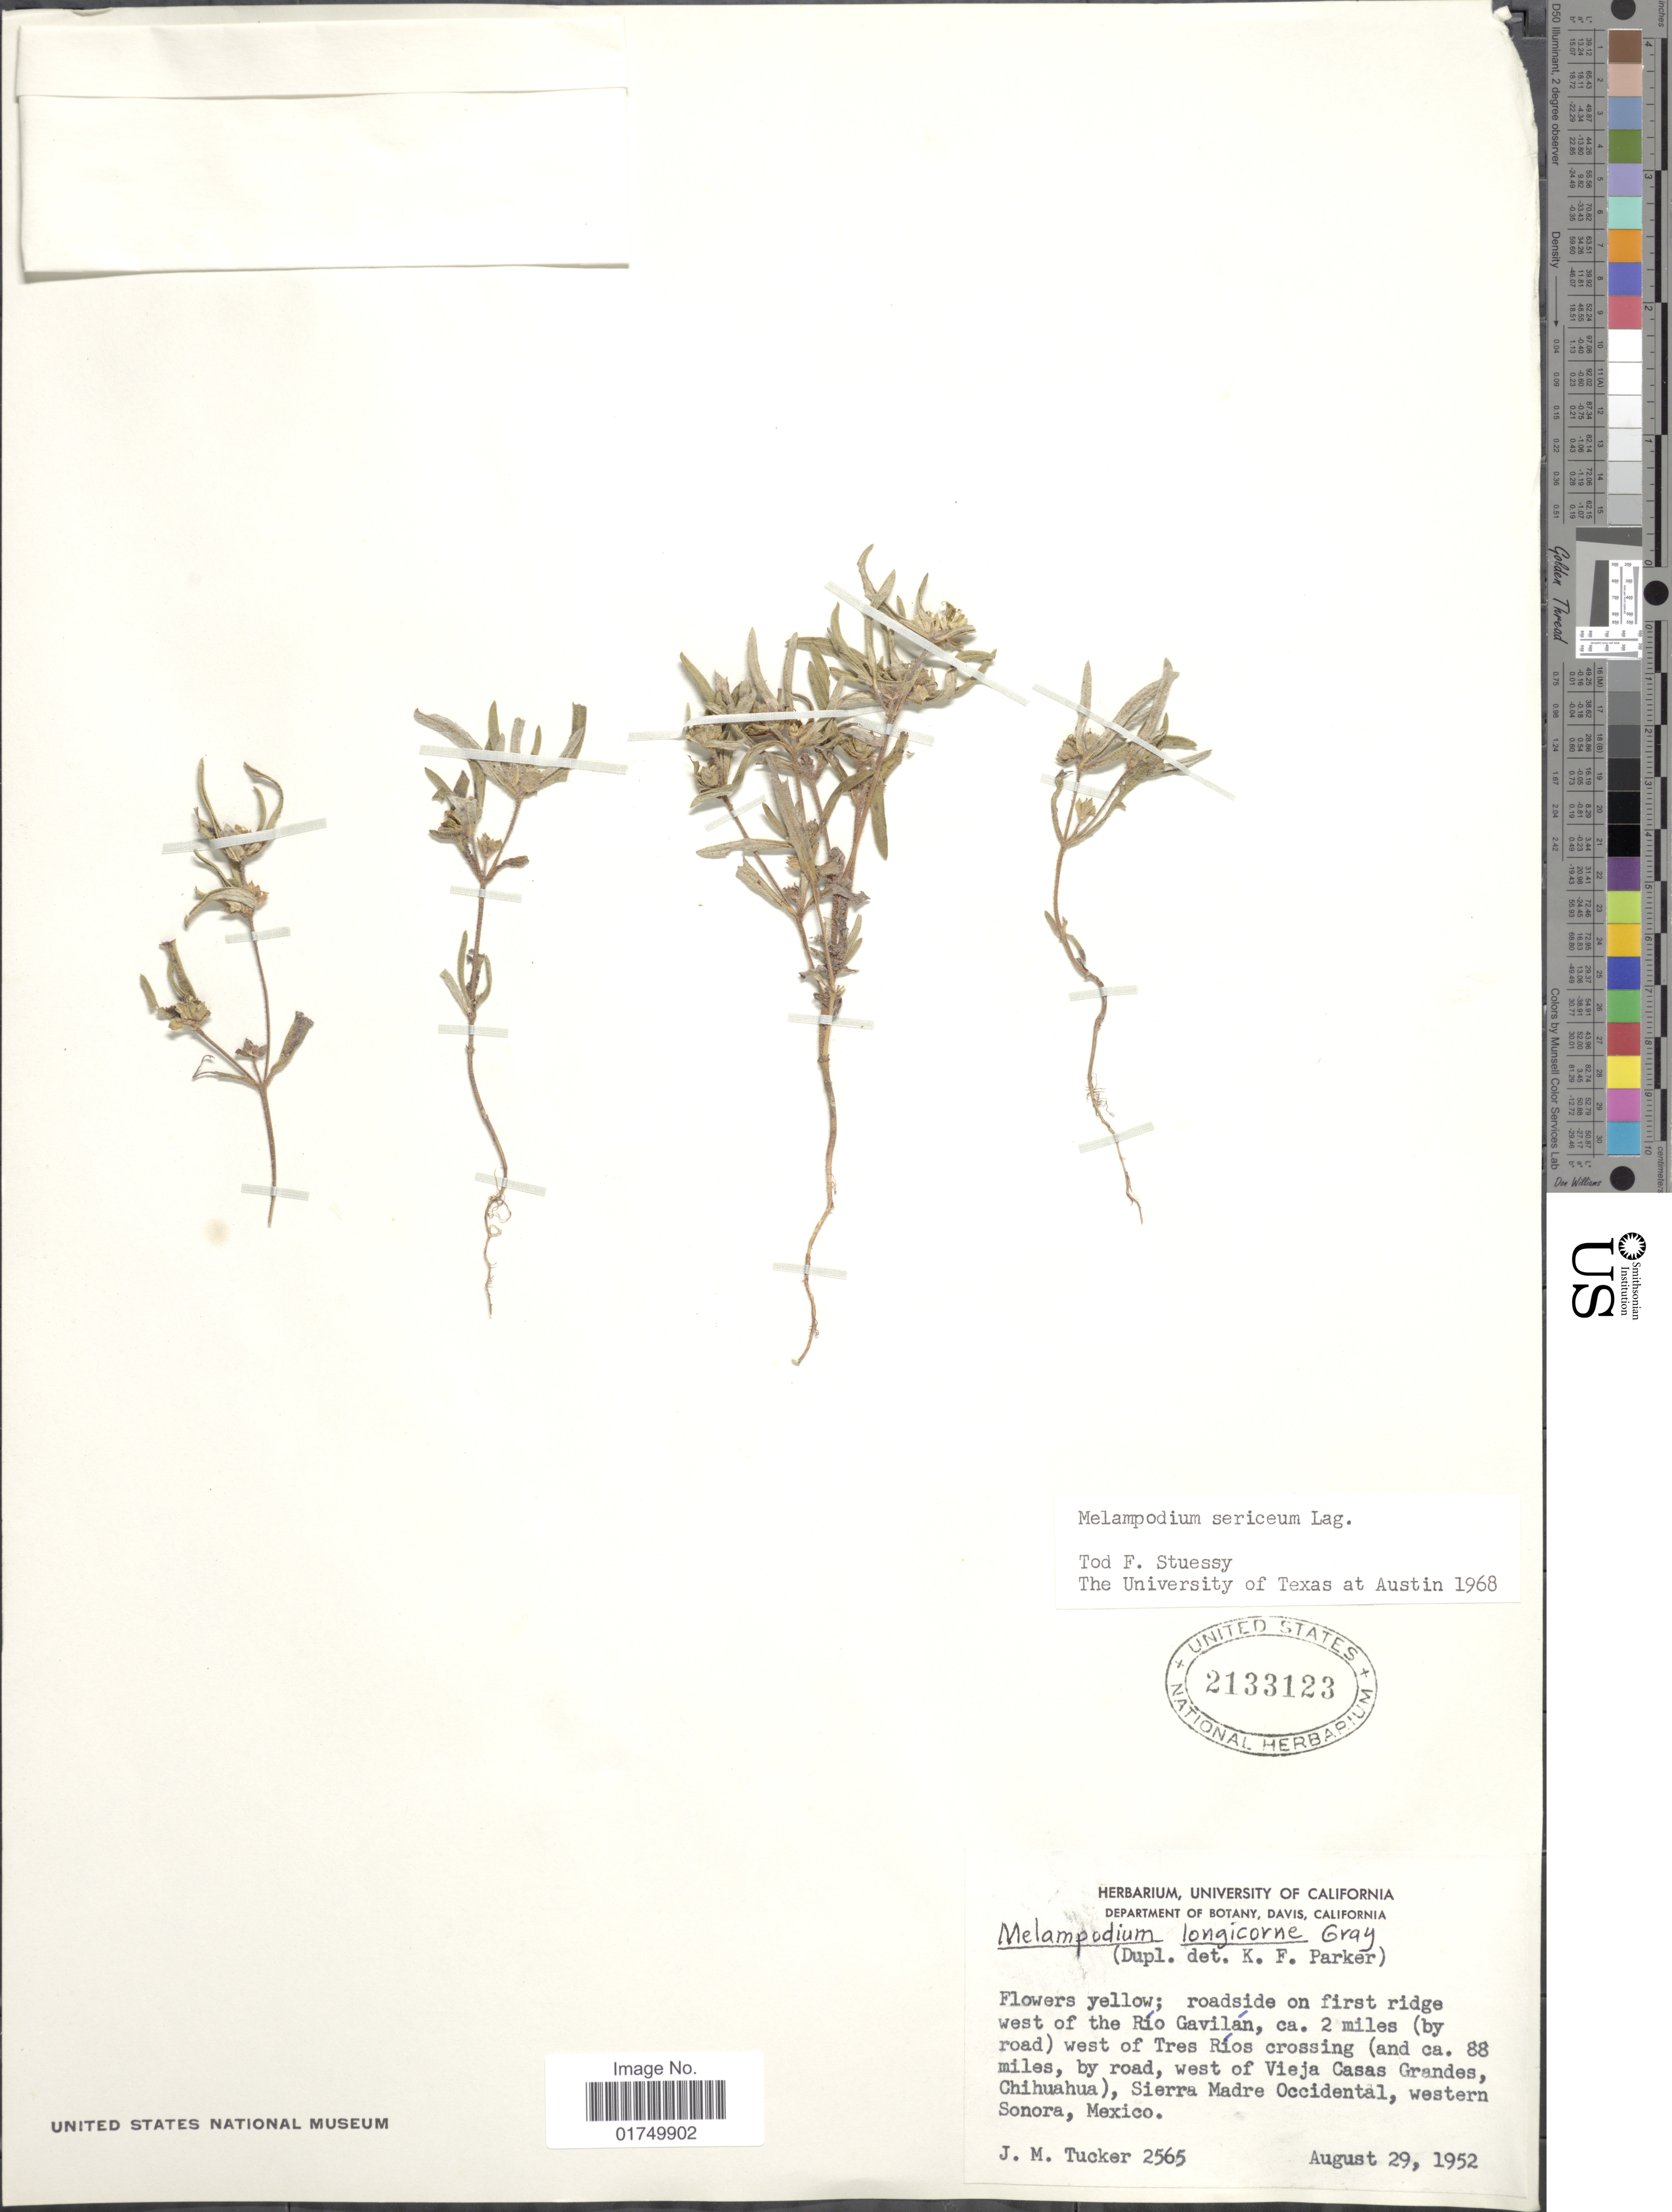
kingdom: Plantae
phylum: Tracheophyta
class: Magnoliopsida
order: Asterales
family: Asteraceae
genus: Melampodium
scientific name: Melampodium sericeum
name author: Kunth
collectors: J. M. Tucker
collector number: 2565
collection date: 1952-08-29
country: Mexico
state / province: Sonora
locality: Roadside on first ridge west of the Río Gavilán, ca. 2 miles (by road) west of Tres Ríos crossing (and ca. 88 miles, by road, west of Vieja Casas Grandes, Chihuahua), Sierra Madre Occidental, western Sonora, Mexico.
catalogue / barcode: US 2133123